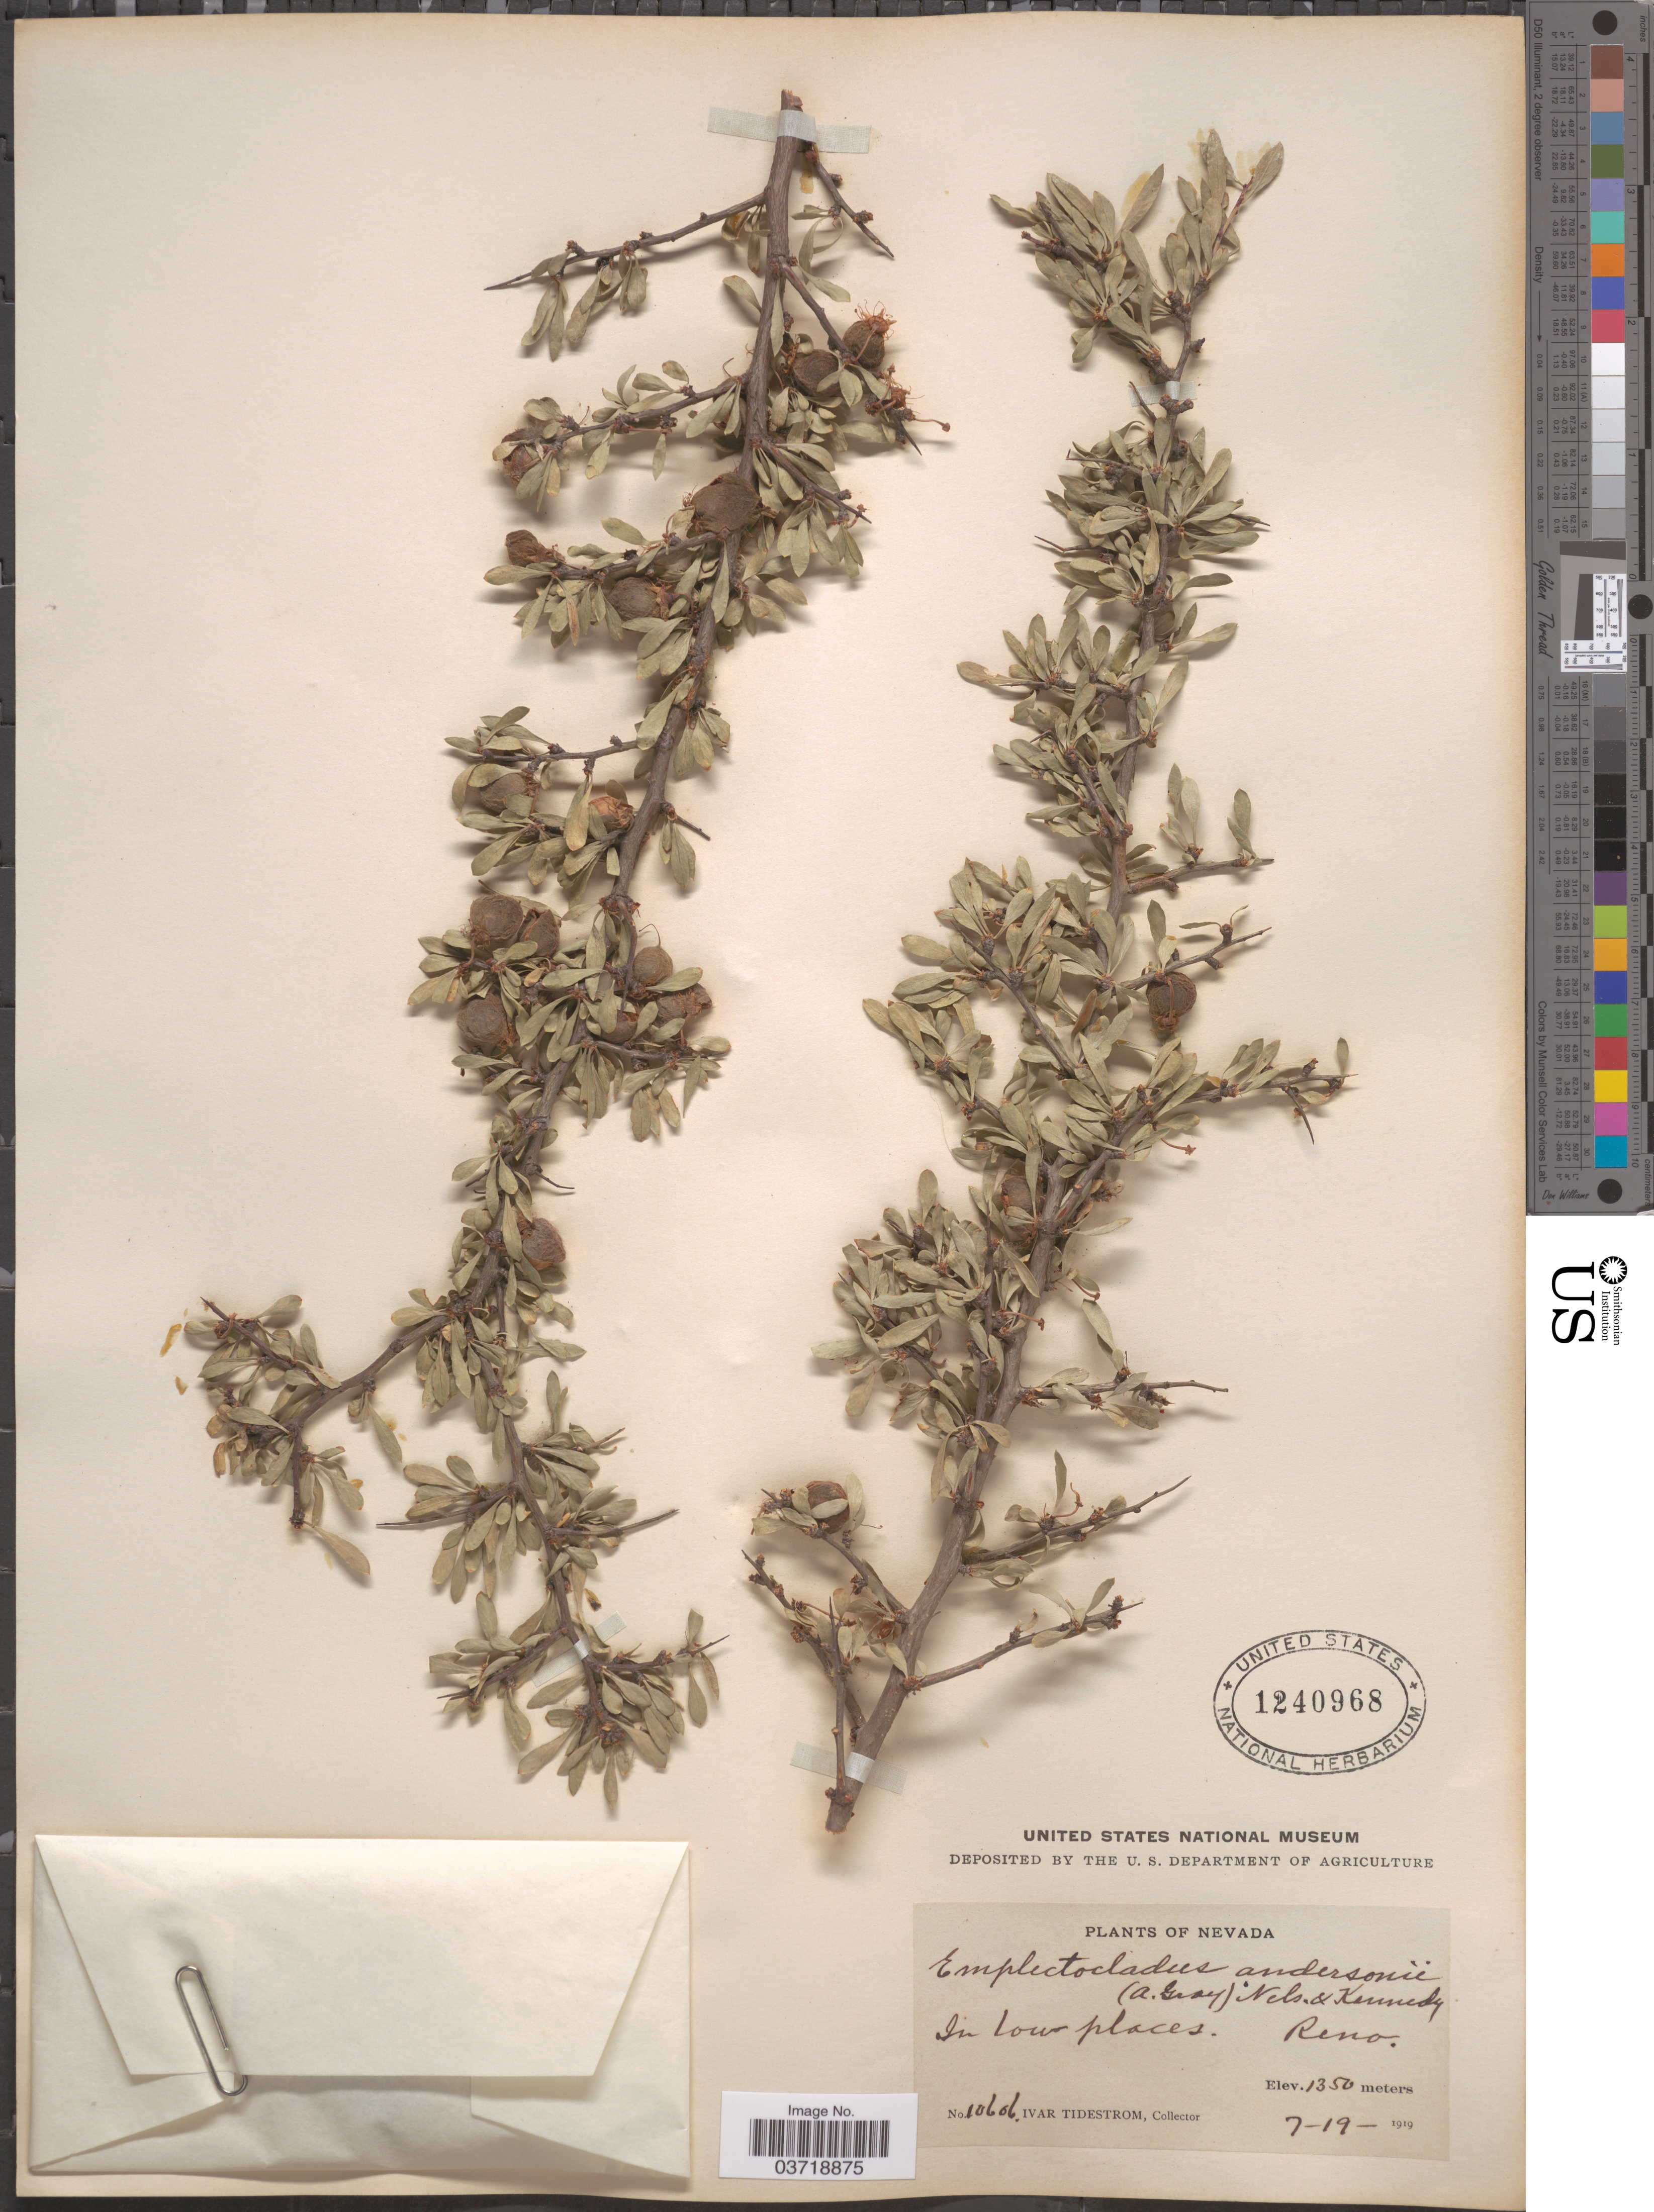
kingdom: Plantae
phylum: Tracheophyta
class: Magnoliopsida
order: Rosales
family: Rosaceae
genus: Prunus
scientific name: Prunus andersonii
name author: A. Gray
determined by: Strong, Mark T., (BOT), Smithsonian Institution - National Museum of Natural History (UNITED STATES)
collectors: I. F. Tidestrom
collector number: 10606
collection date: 1919-07-19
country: United States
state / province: Nevada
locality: Reno.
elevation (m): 1350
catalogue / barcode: US 1240968